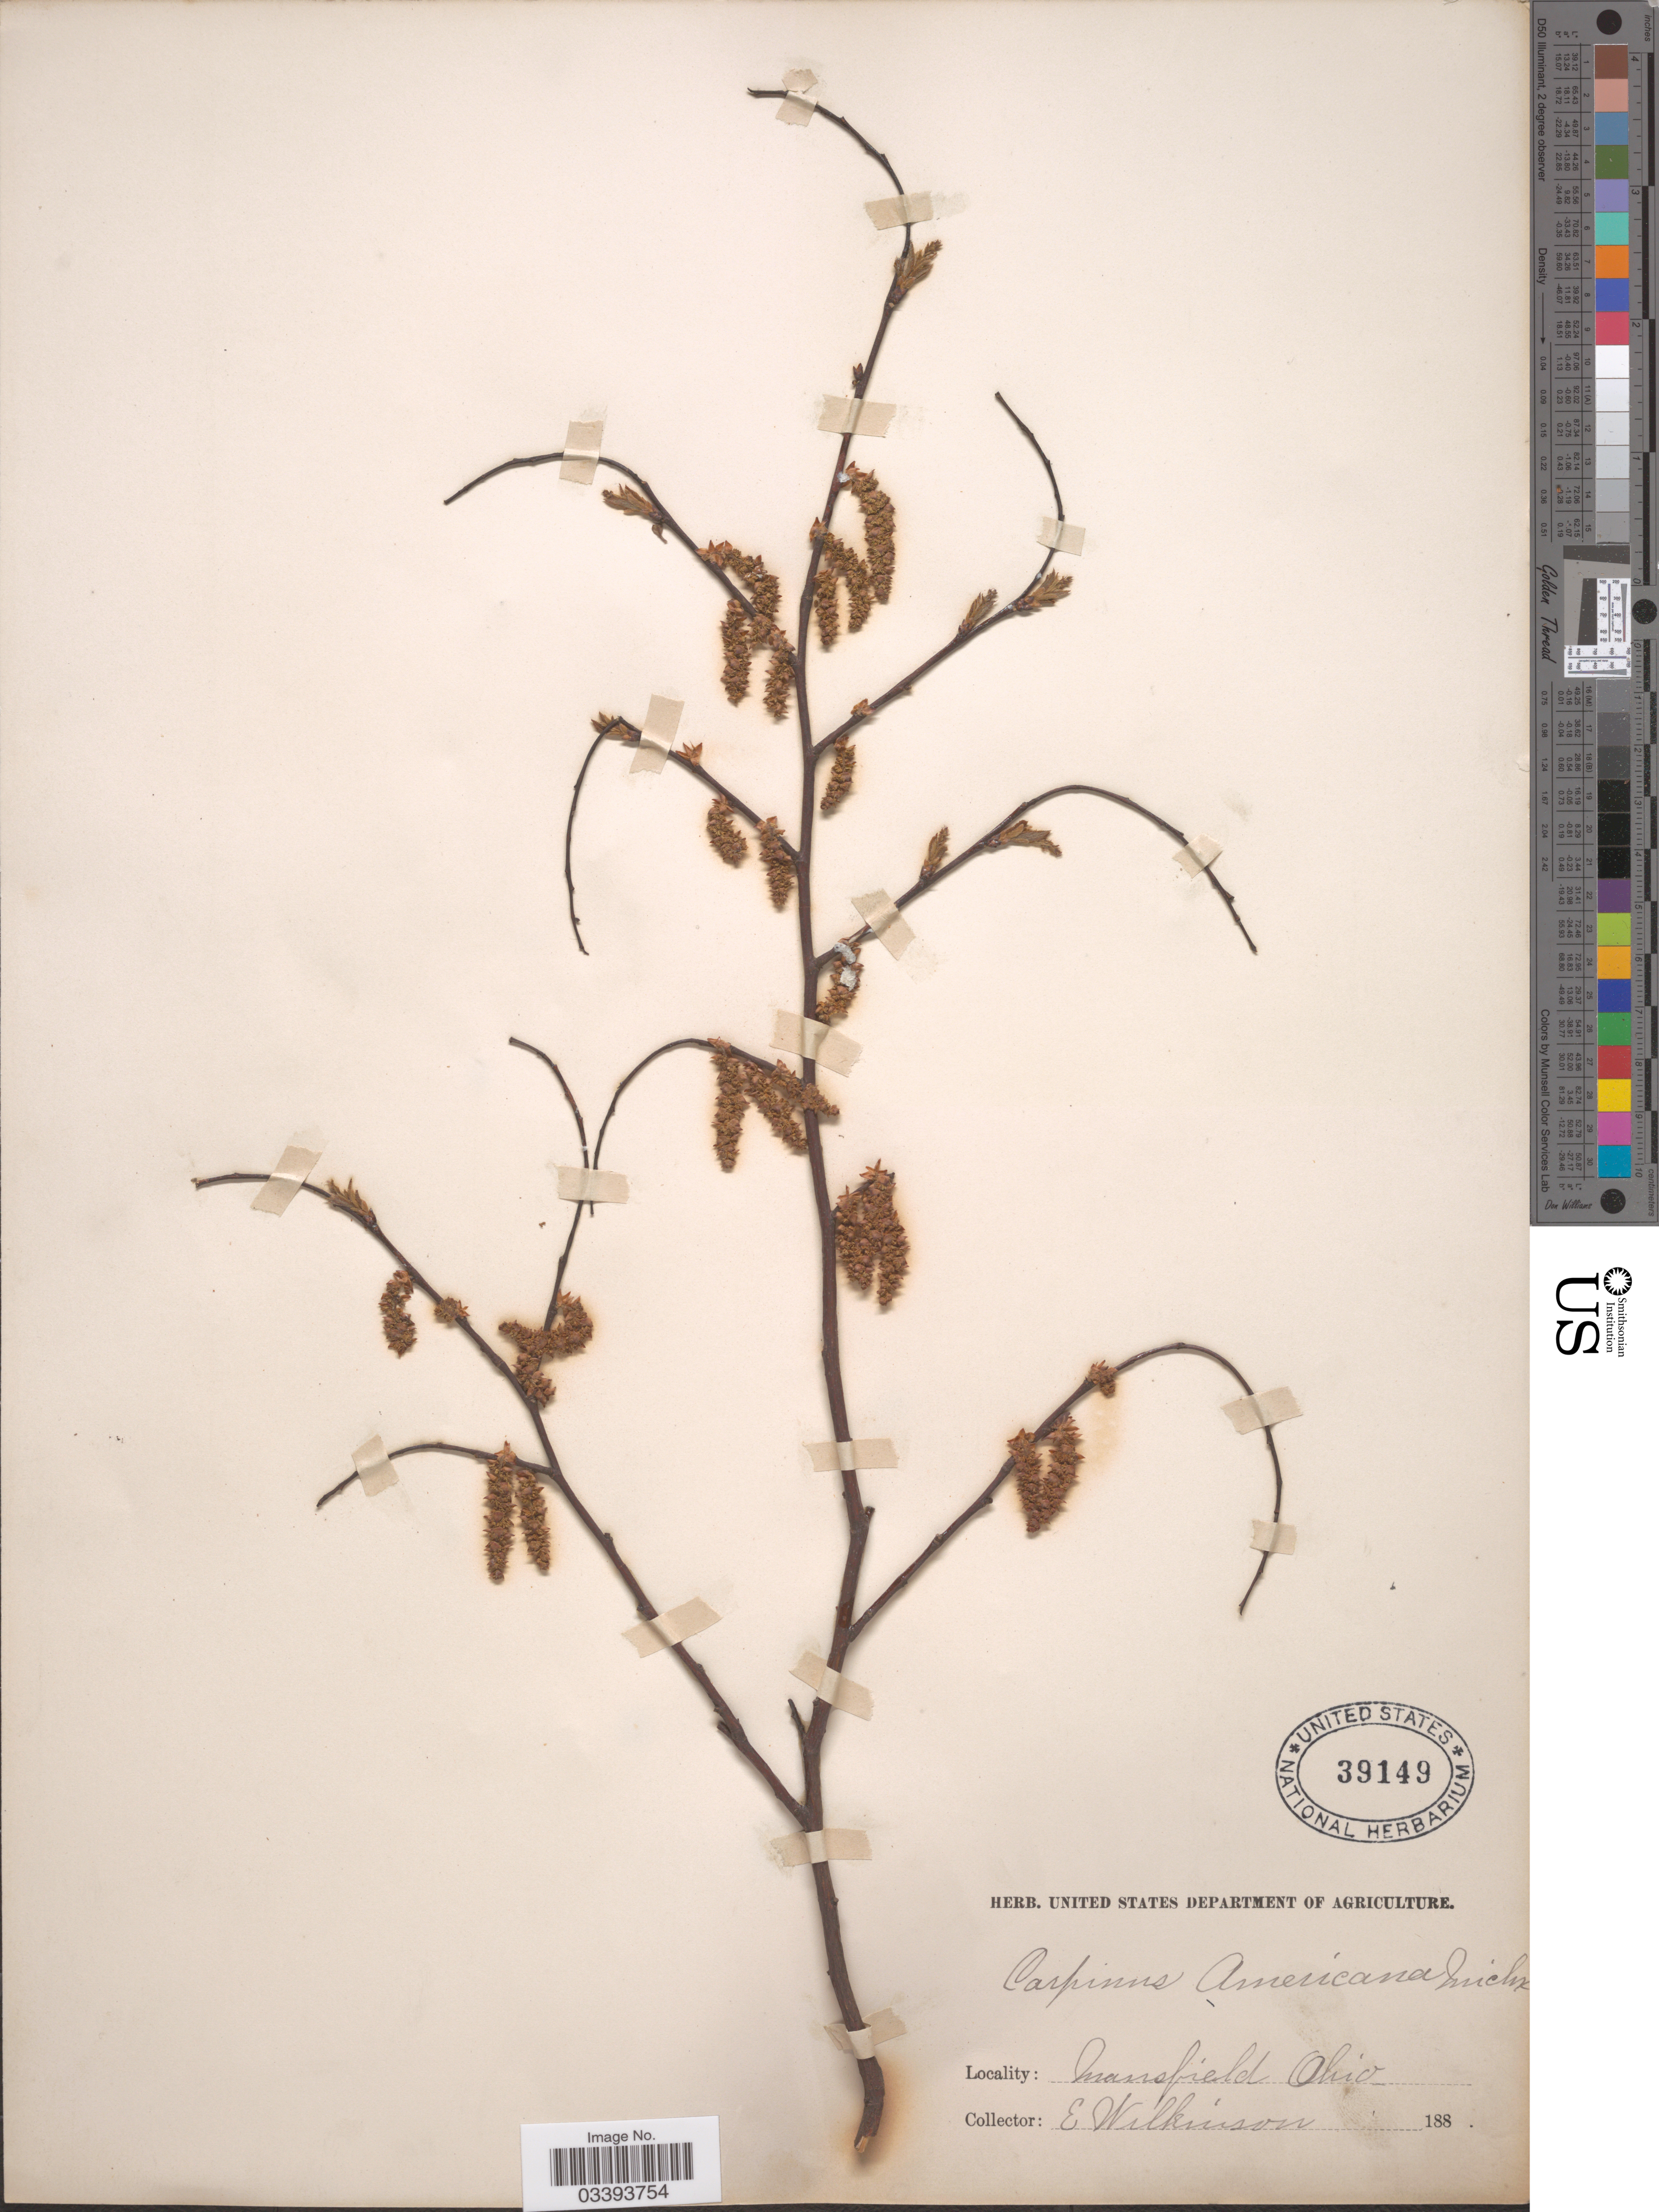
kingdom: Plantae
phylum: Tracheophyta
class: Magnoliopsida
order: Fagales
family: Betulaceae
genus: Carpinus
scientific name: Carpinus americanus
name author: Michx.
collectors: E. Wilkinson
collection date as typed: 188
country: United States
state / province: Ohio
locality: Mansfield.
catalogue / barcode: US 39149